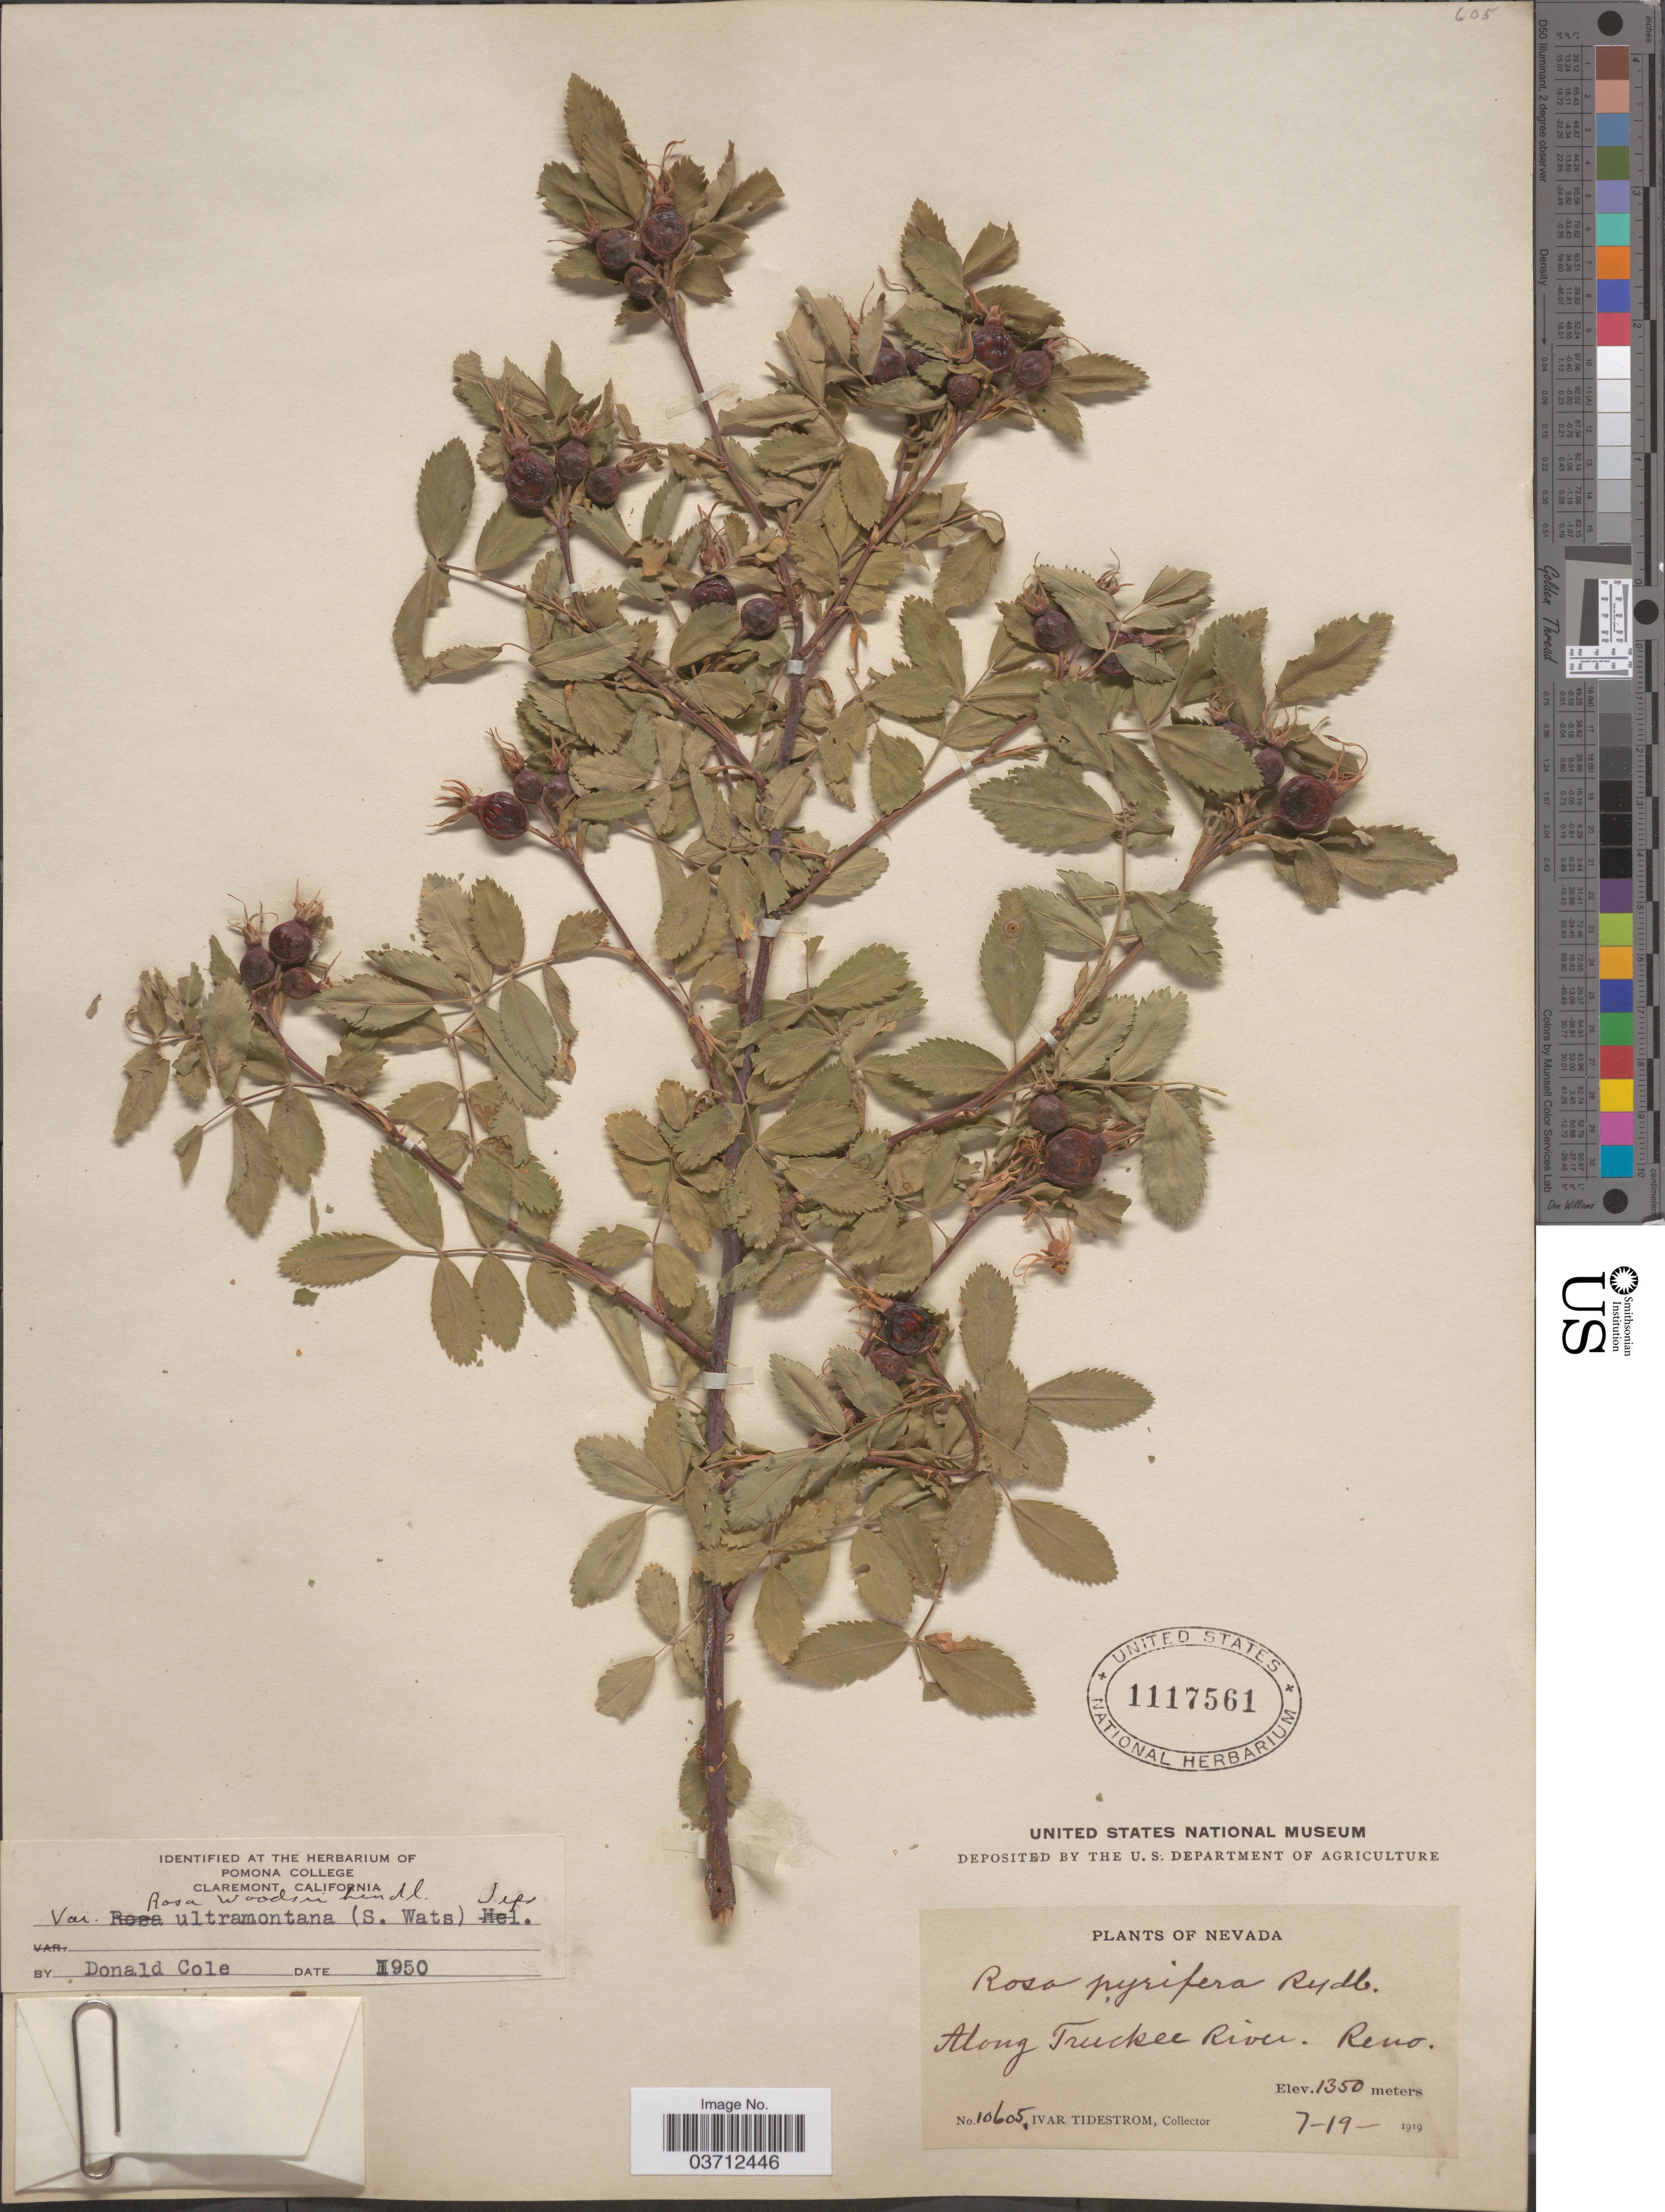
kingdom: Plantae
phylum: Tracheophyta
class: Magnoliopsida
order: Rosales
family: Rosaceae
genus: Rosa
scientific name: Rosa woodsii var. ultramontana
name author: Lindl.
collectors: I. F. Tidestrom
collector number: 10605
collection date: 1919-07-19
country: United States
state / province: Nevada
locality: Along Truckee River. Reno.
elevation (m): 1350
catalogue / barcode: US 1117561